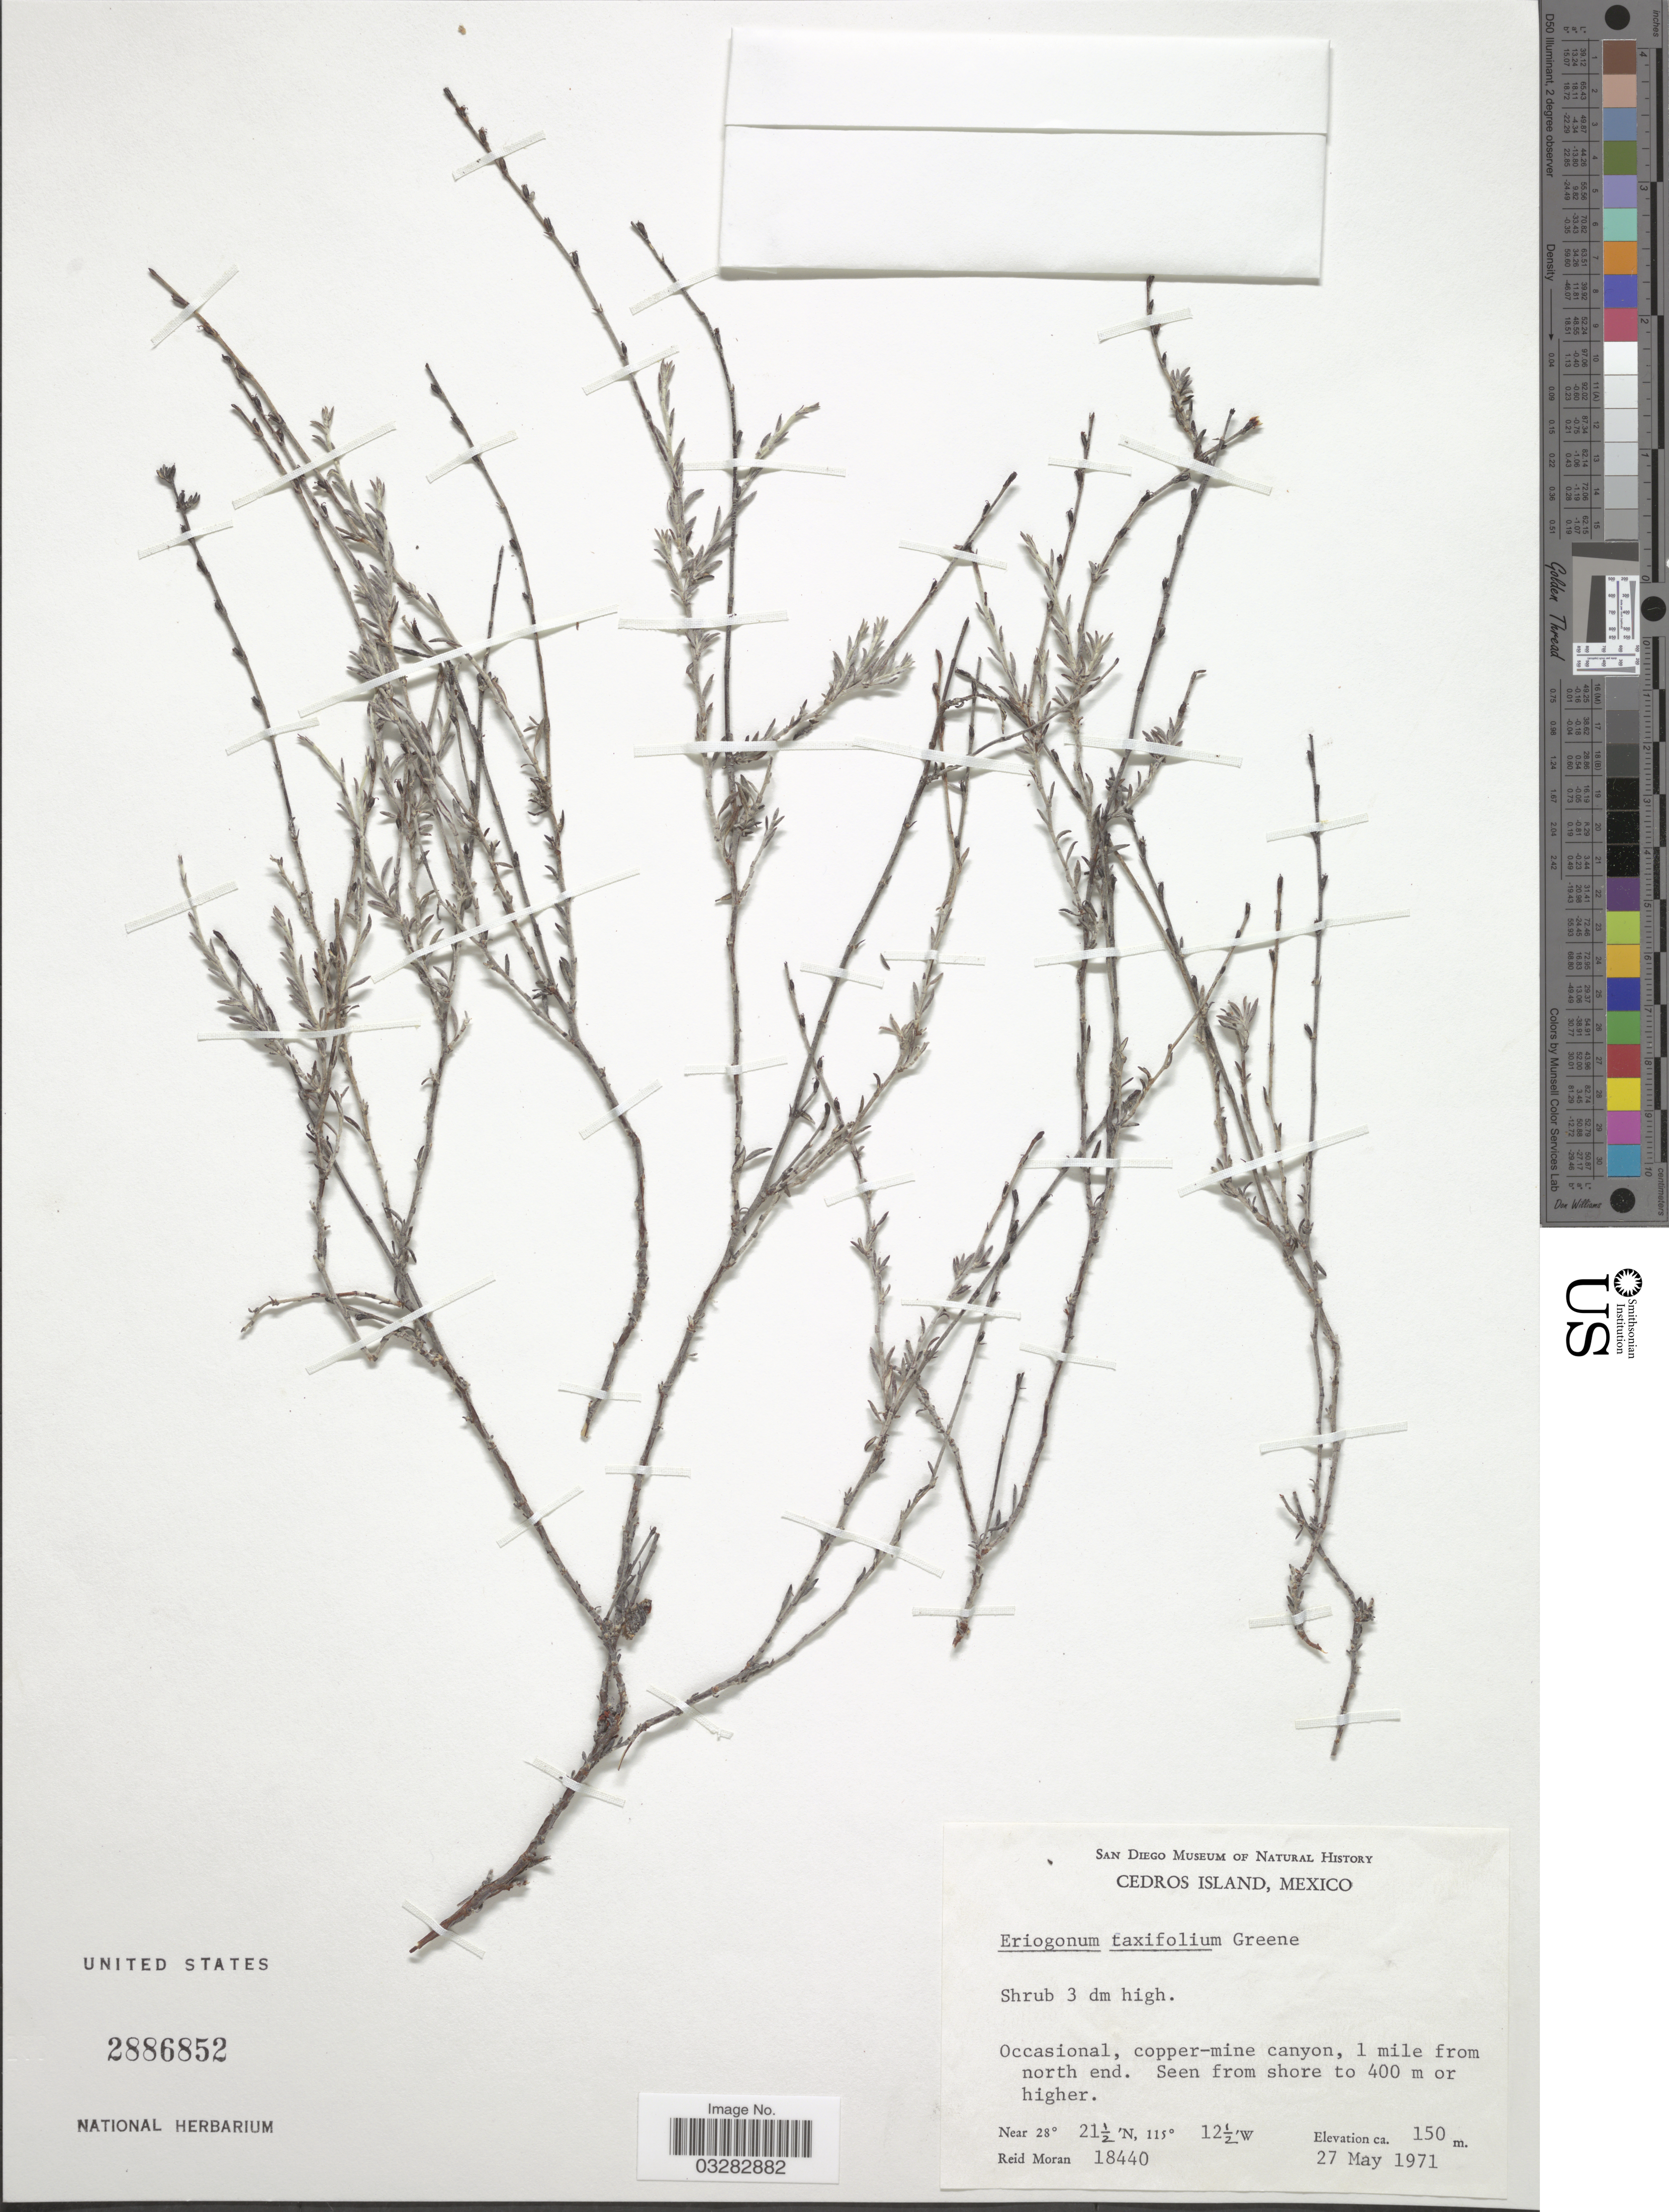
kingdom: Plantae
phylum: Tracheophyta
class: Magnoliopsida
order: Caryophyllales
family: Polygonaceae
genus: Eriogonum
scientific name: Eriogonum taxifolium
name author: S.W. Greene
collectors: R. V. Moran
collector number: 18440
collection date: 1971-05-27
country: Mexico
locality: Cedros Island. 1 mile from north end.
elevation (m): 150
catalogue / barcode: US 2886852